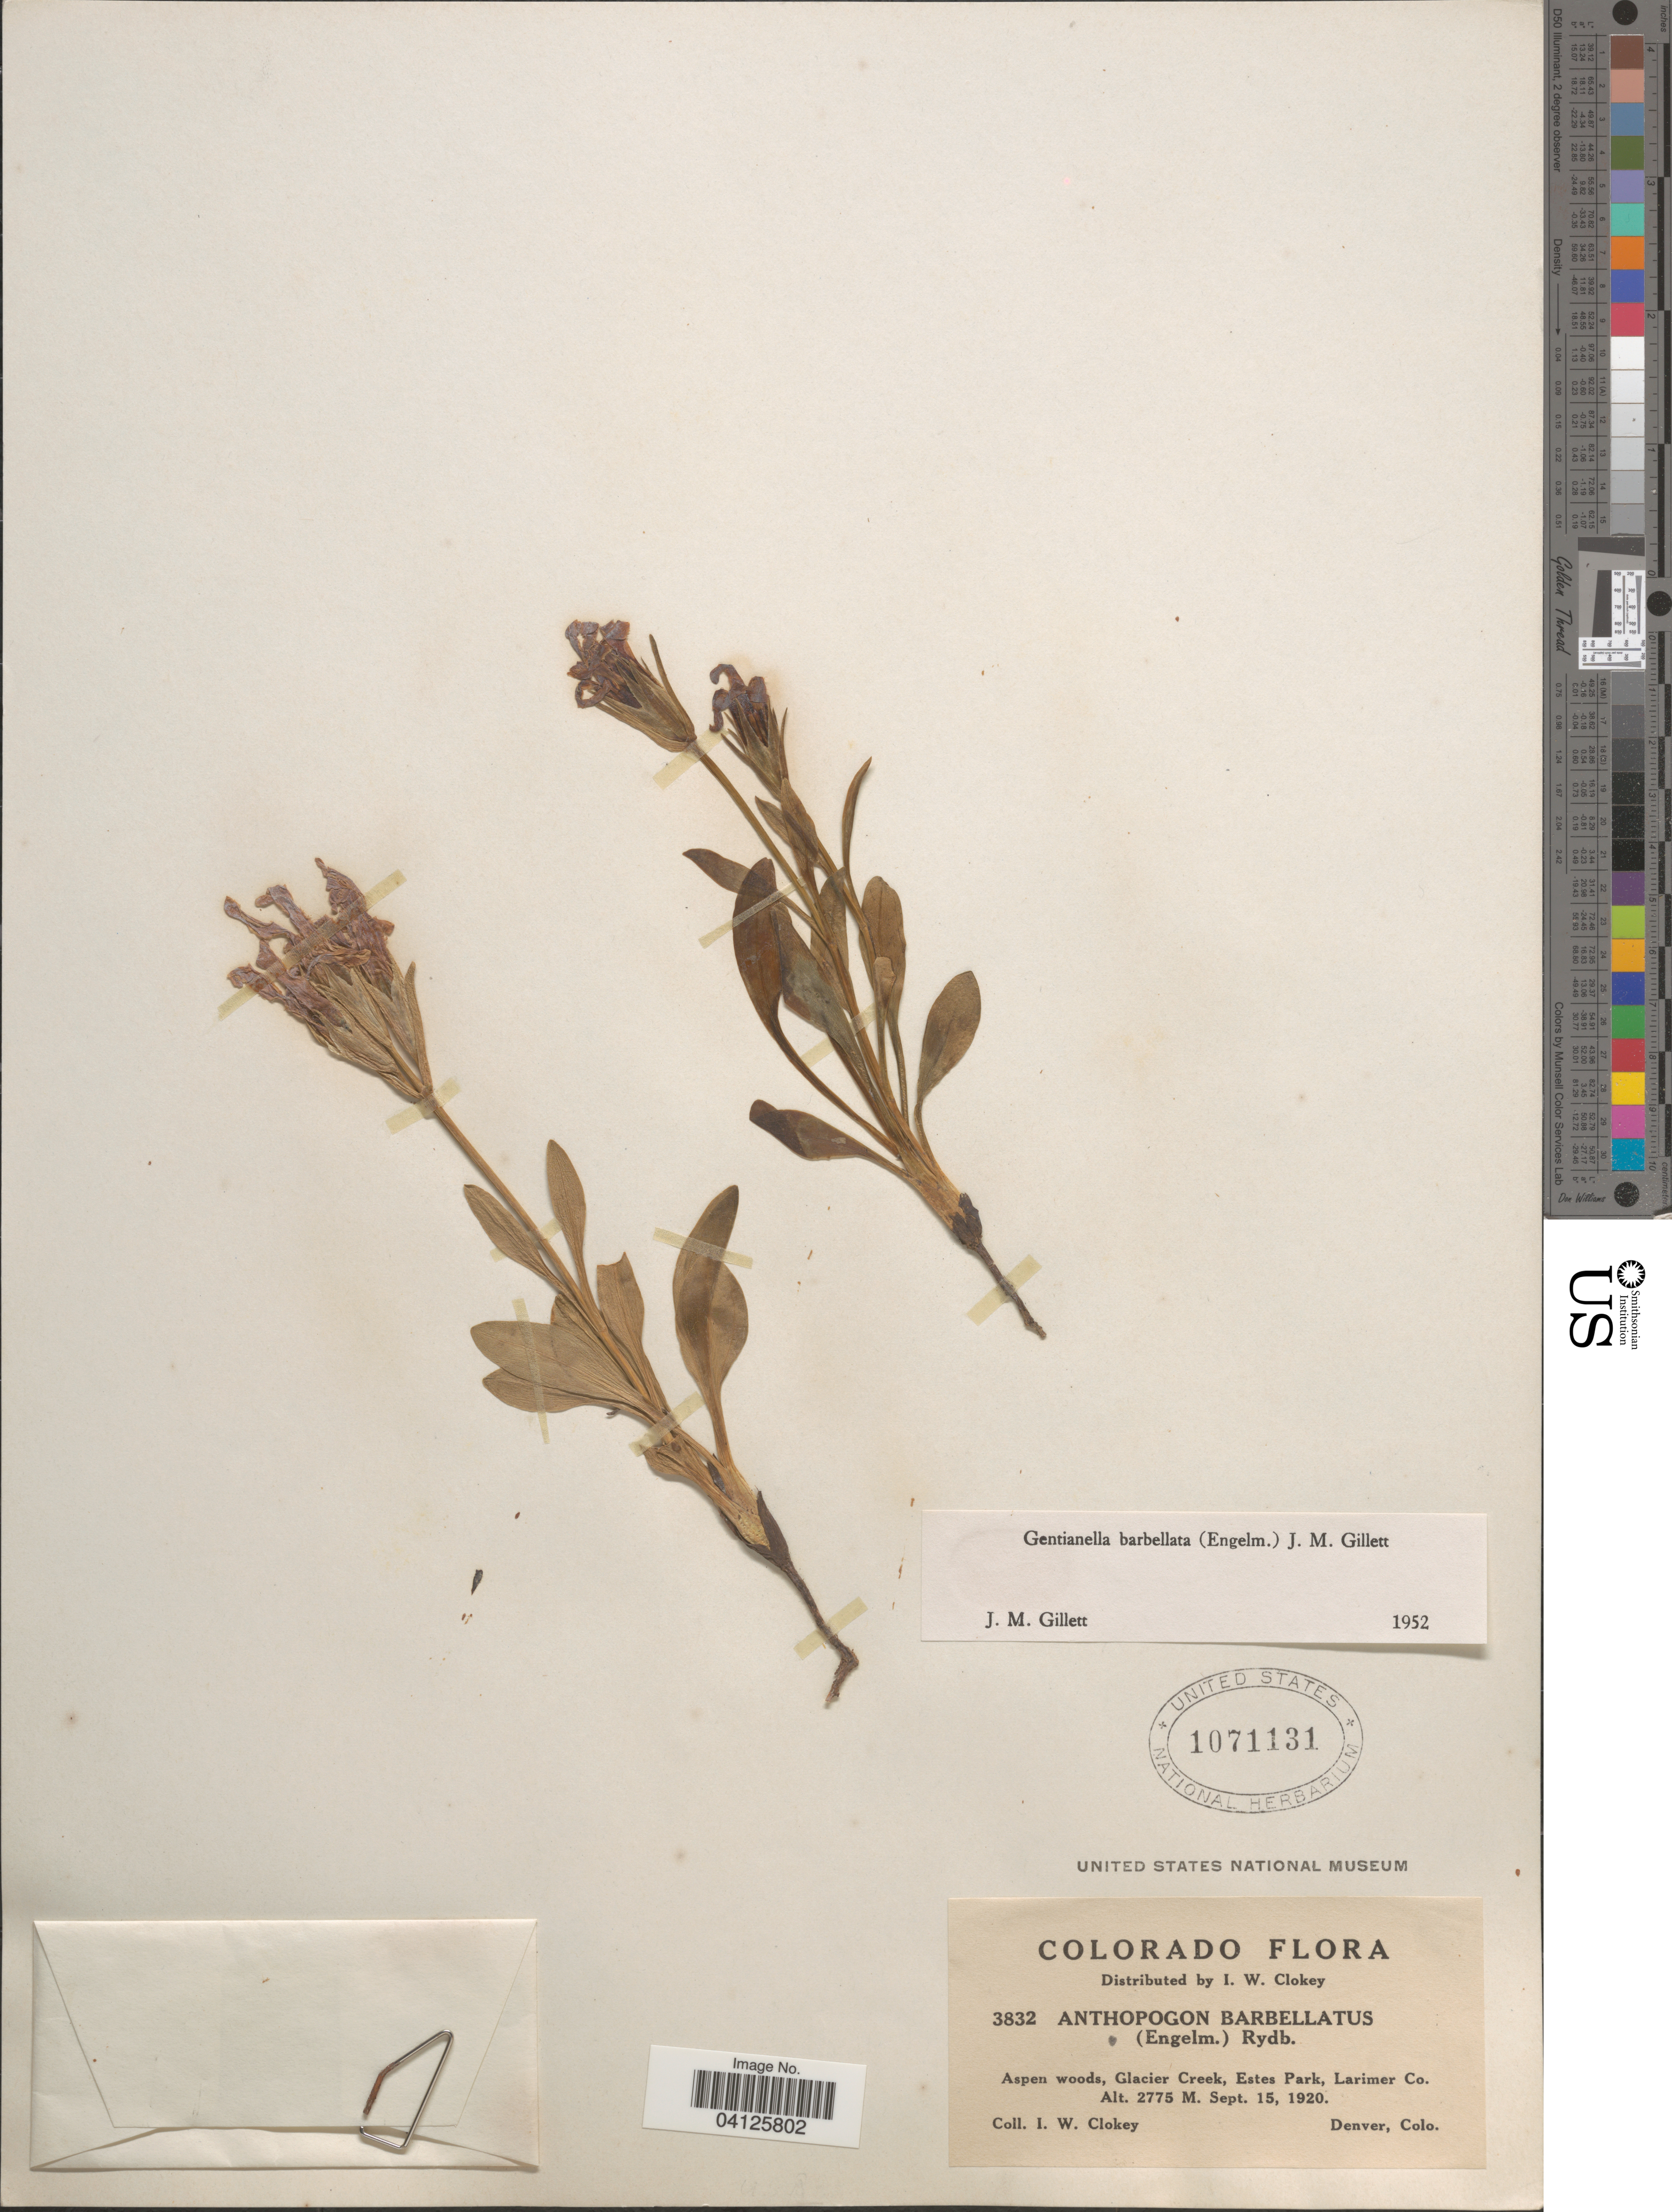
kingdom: Plantae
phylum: Tracheophyta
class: Magnoliopsida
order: Gentianales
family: Gentianaceae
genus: Gentianella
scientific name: Gentianella barbellata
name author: (Engelm.) J.M. Gillett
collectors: I. W. Clokey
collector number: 3832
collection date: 1920-09-15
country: United States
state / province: Colorado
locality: Aspen woods, Glacier Creek, Estes Park, Larimer Co.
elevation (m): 2775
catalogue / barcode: US 1071131